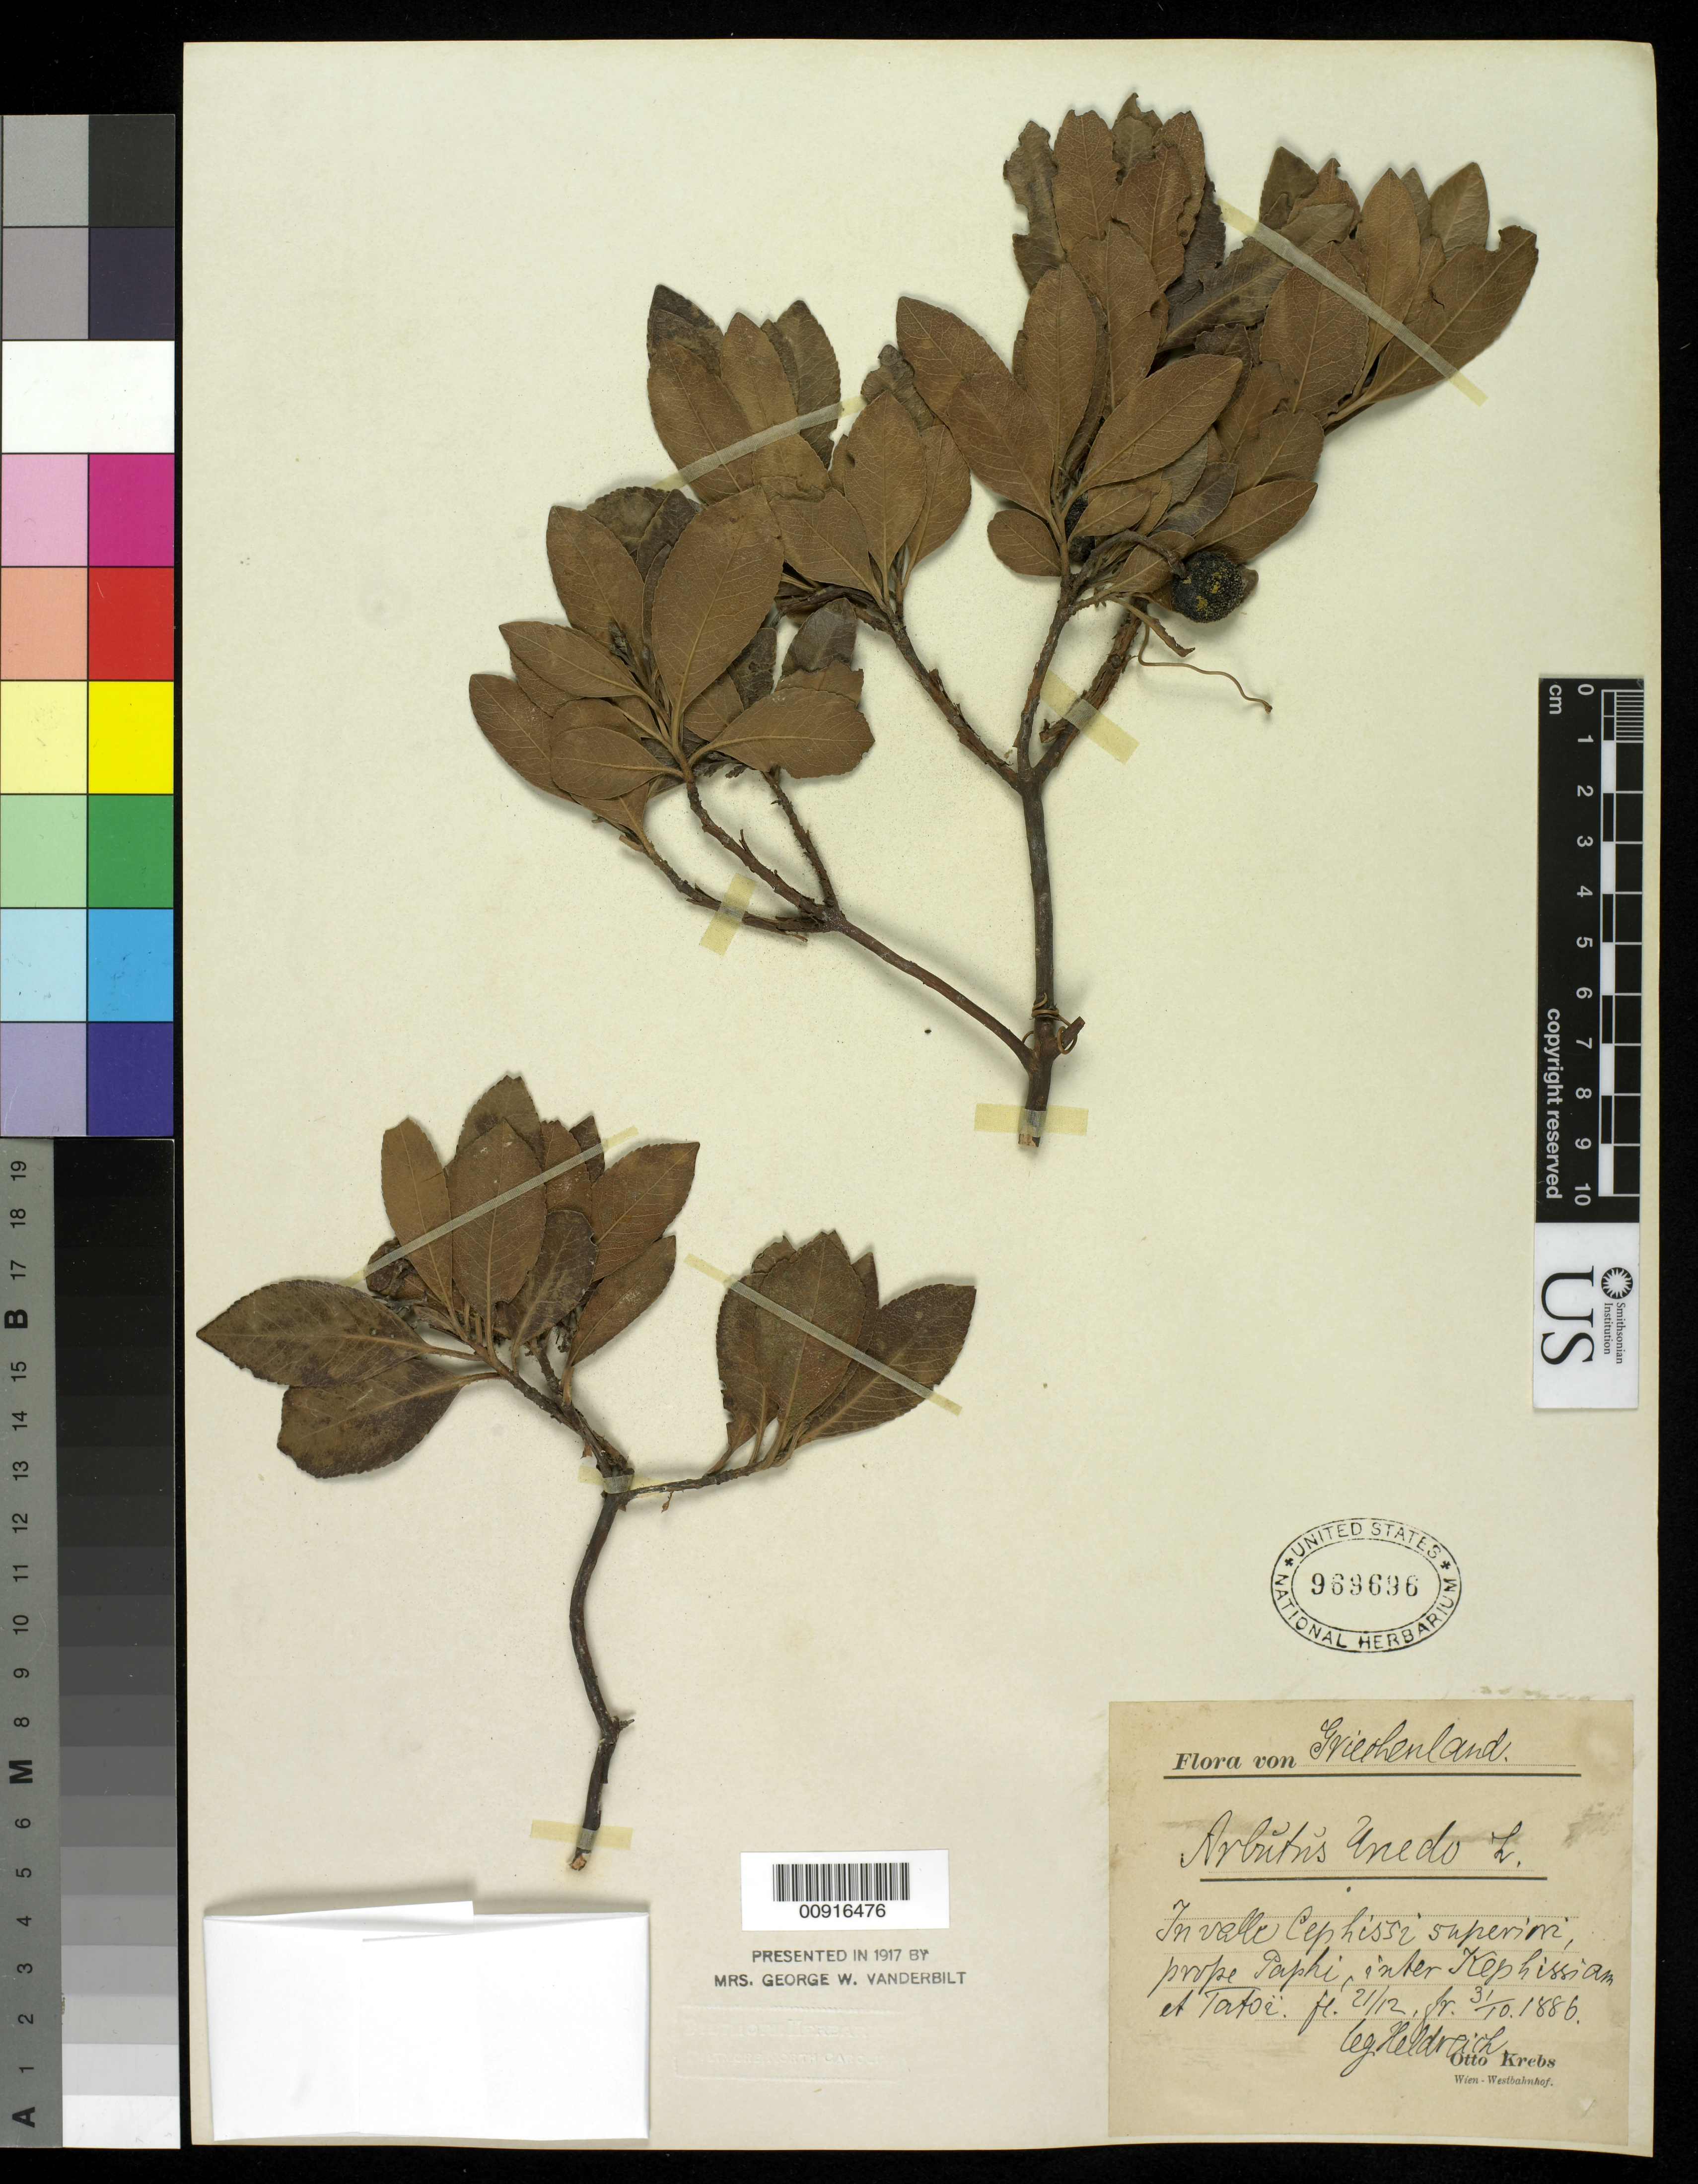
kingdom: Plantae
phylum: Tracheophyta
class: Magnoliopsida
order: Ericales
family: Ericaceae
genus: Arbutus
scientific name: Arbutus unedo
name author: L.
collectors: Heldreich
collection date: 1886-10-31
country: Greece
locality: In valle Cephisti superios prope Paphi inter Kephissiam etTatoi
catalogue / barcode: US 989696